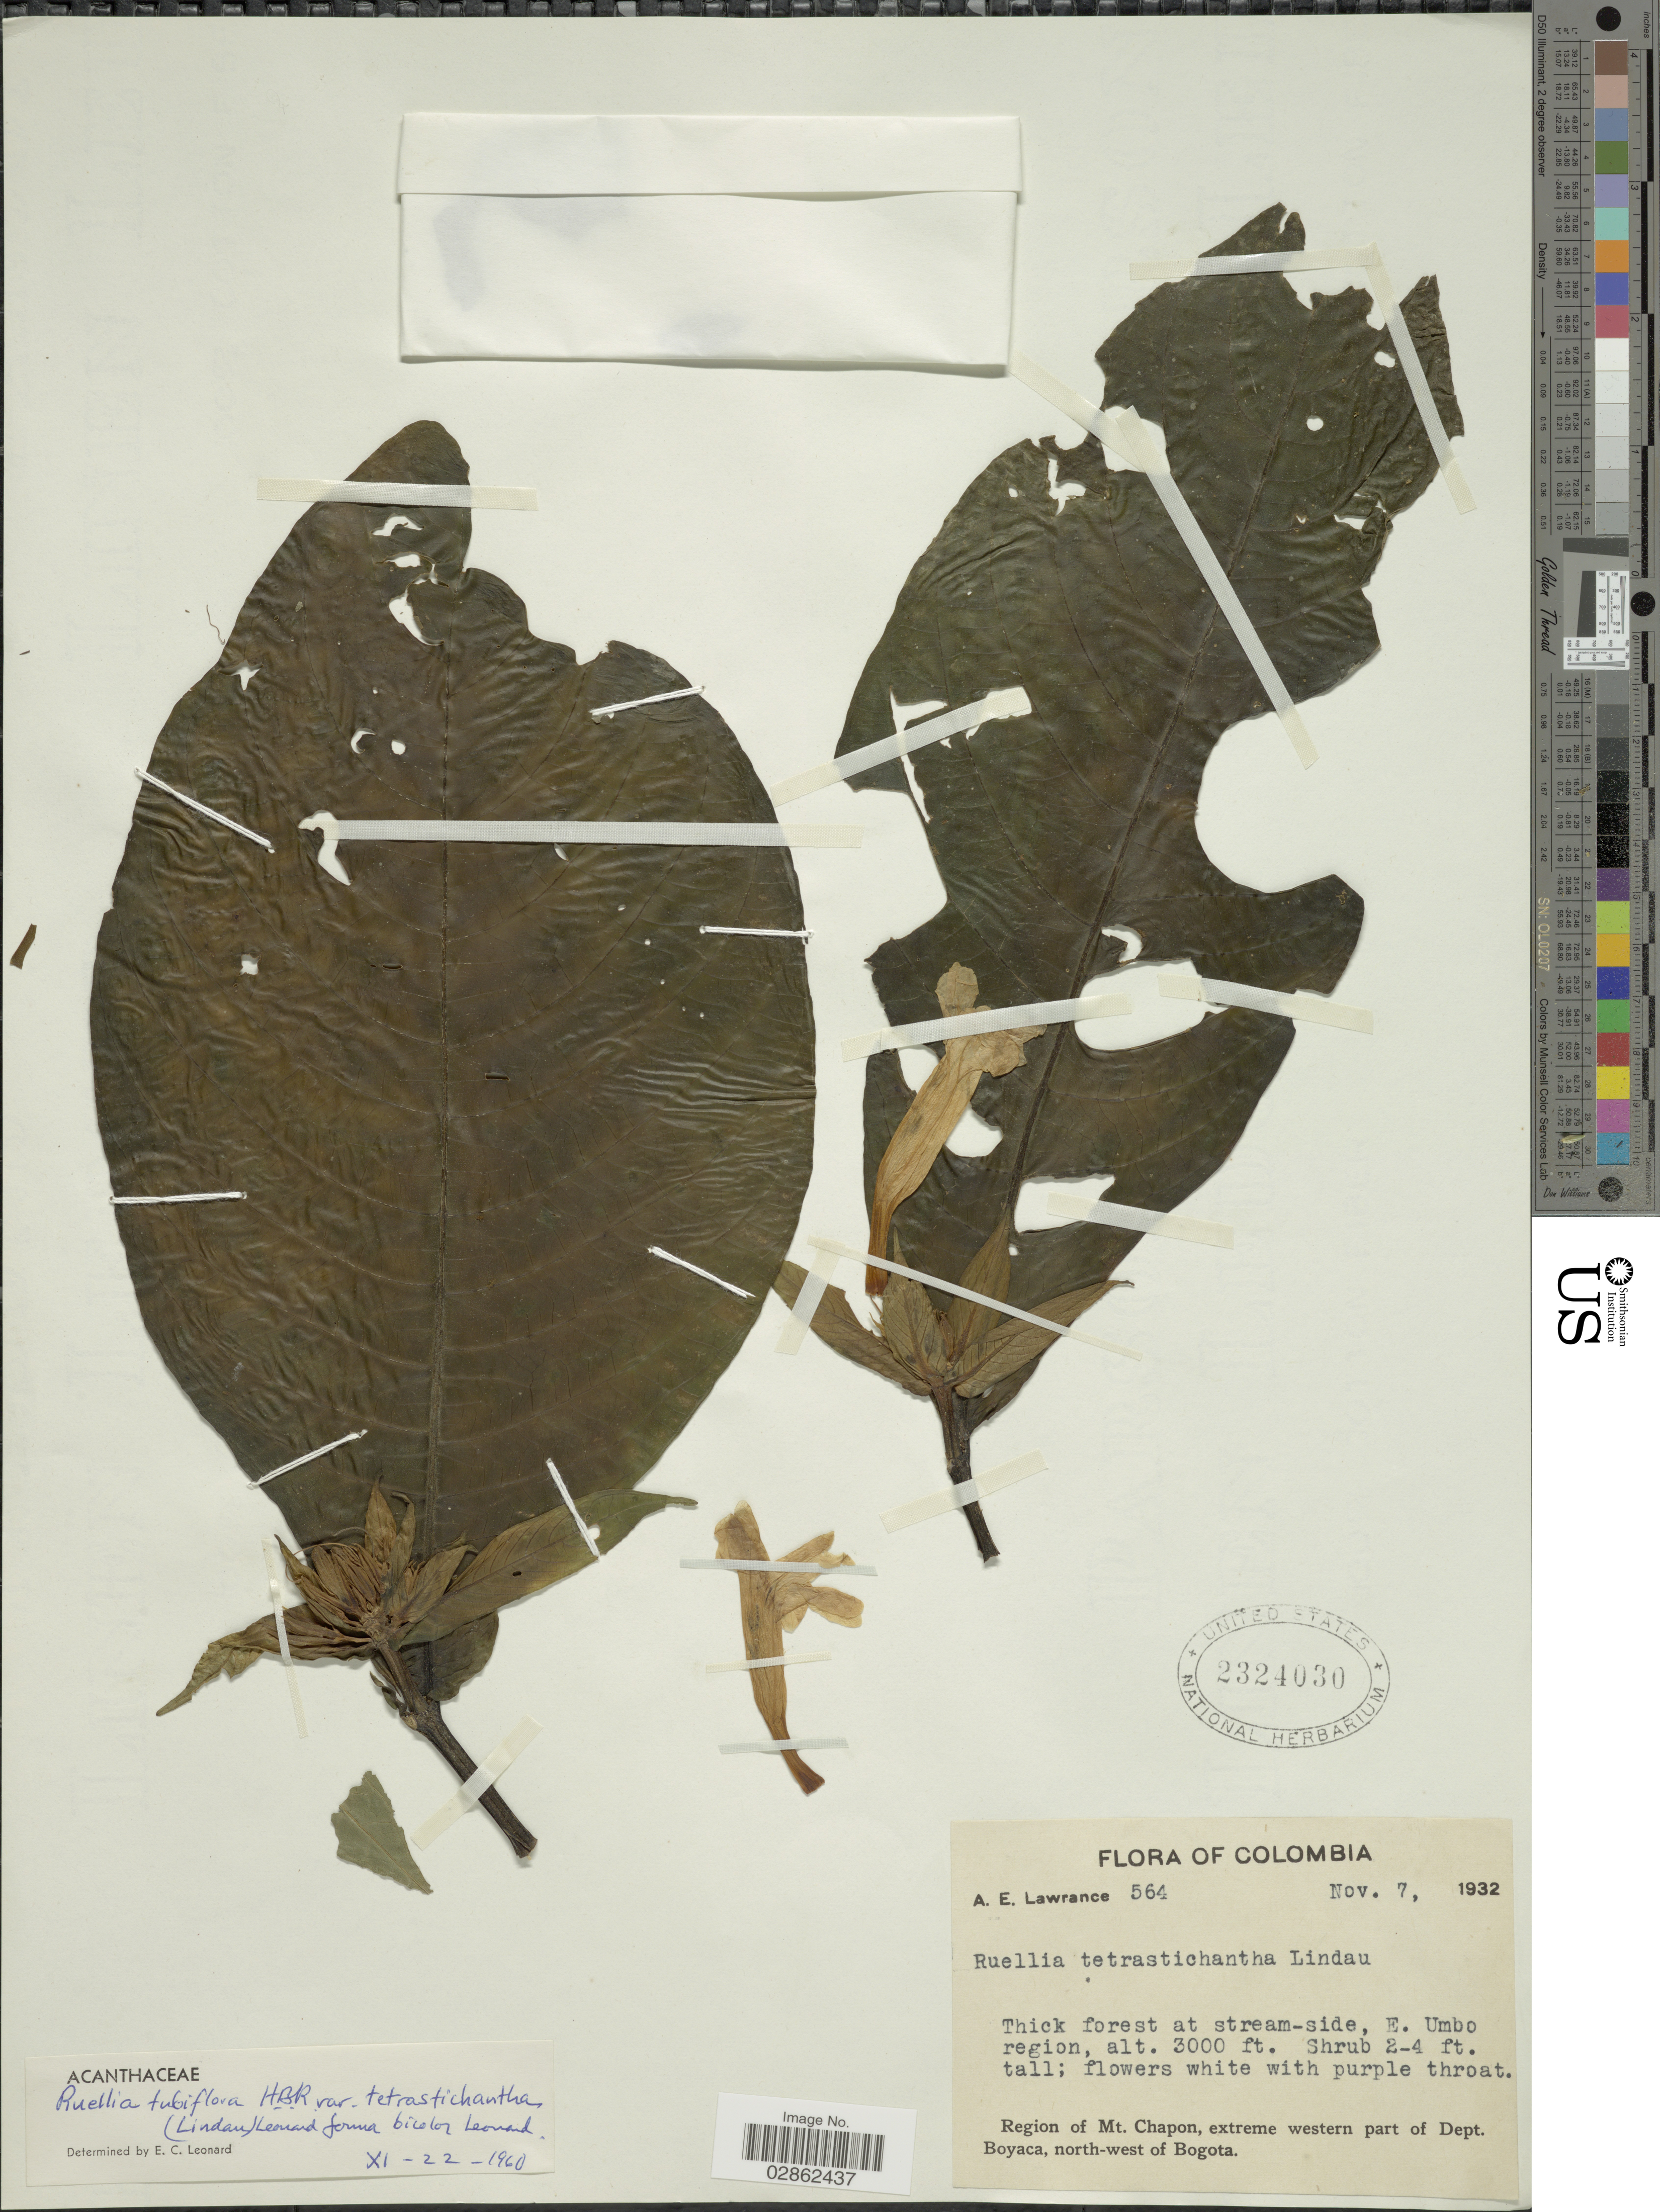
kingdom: Plantae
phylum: Tracheophyta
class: Magnoliopsida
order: Lamiales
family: Acanthaceae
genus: Ruellia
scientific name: Ruellia tubiflora f. bicolor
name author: Leonard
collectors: A. Lawrance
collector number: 564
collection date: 1932-11-07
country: Colombia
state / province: Boyacá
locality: E. Umbo region. Region of Mt. Chapon, extreme western part of Dept. Boyaca, north-west of Bogota.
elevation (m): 914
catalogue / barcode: US 2324030